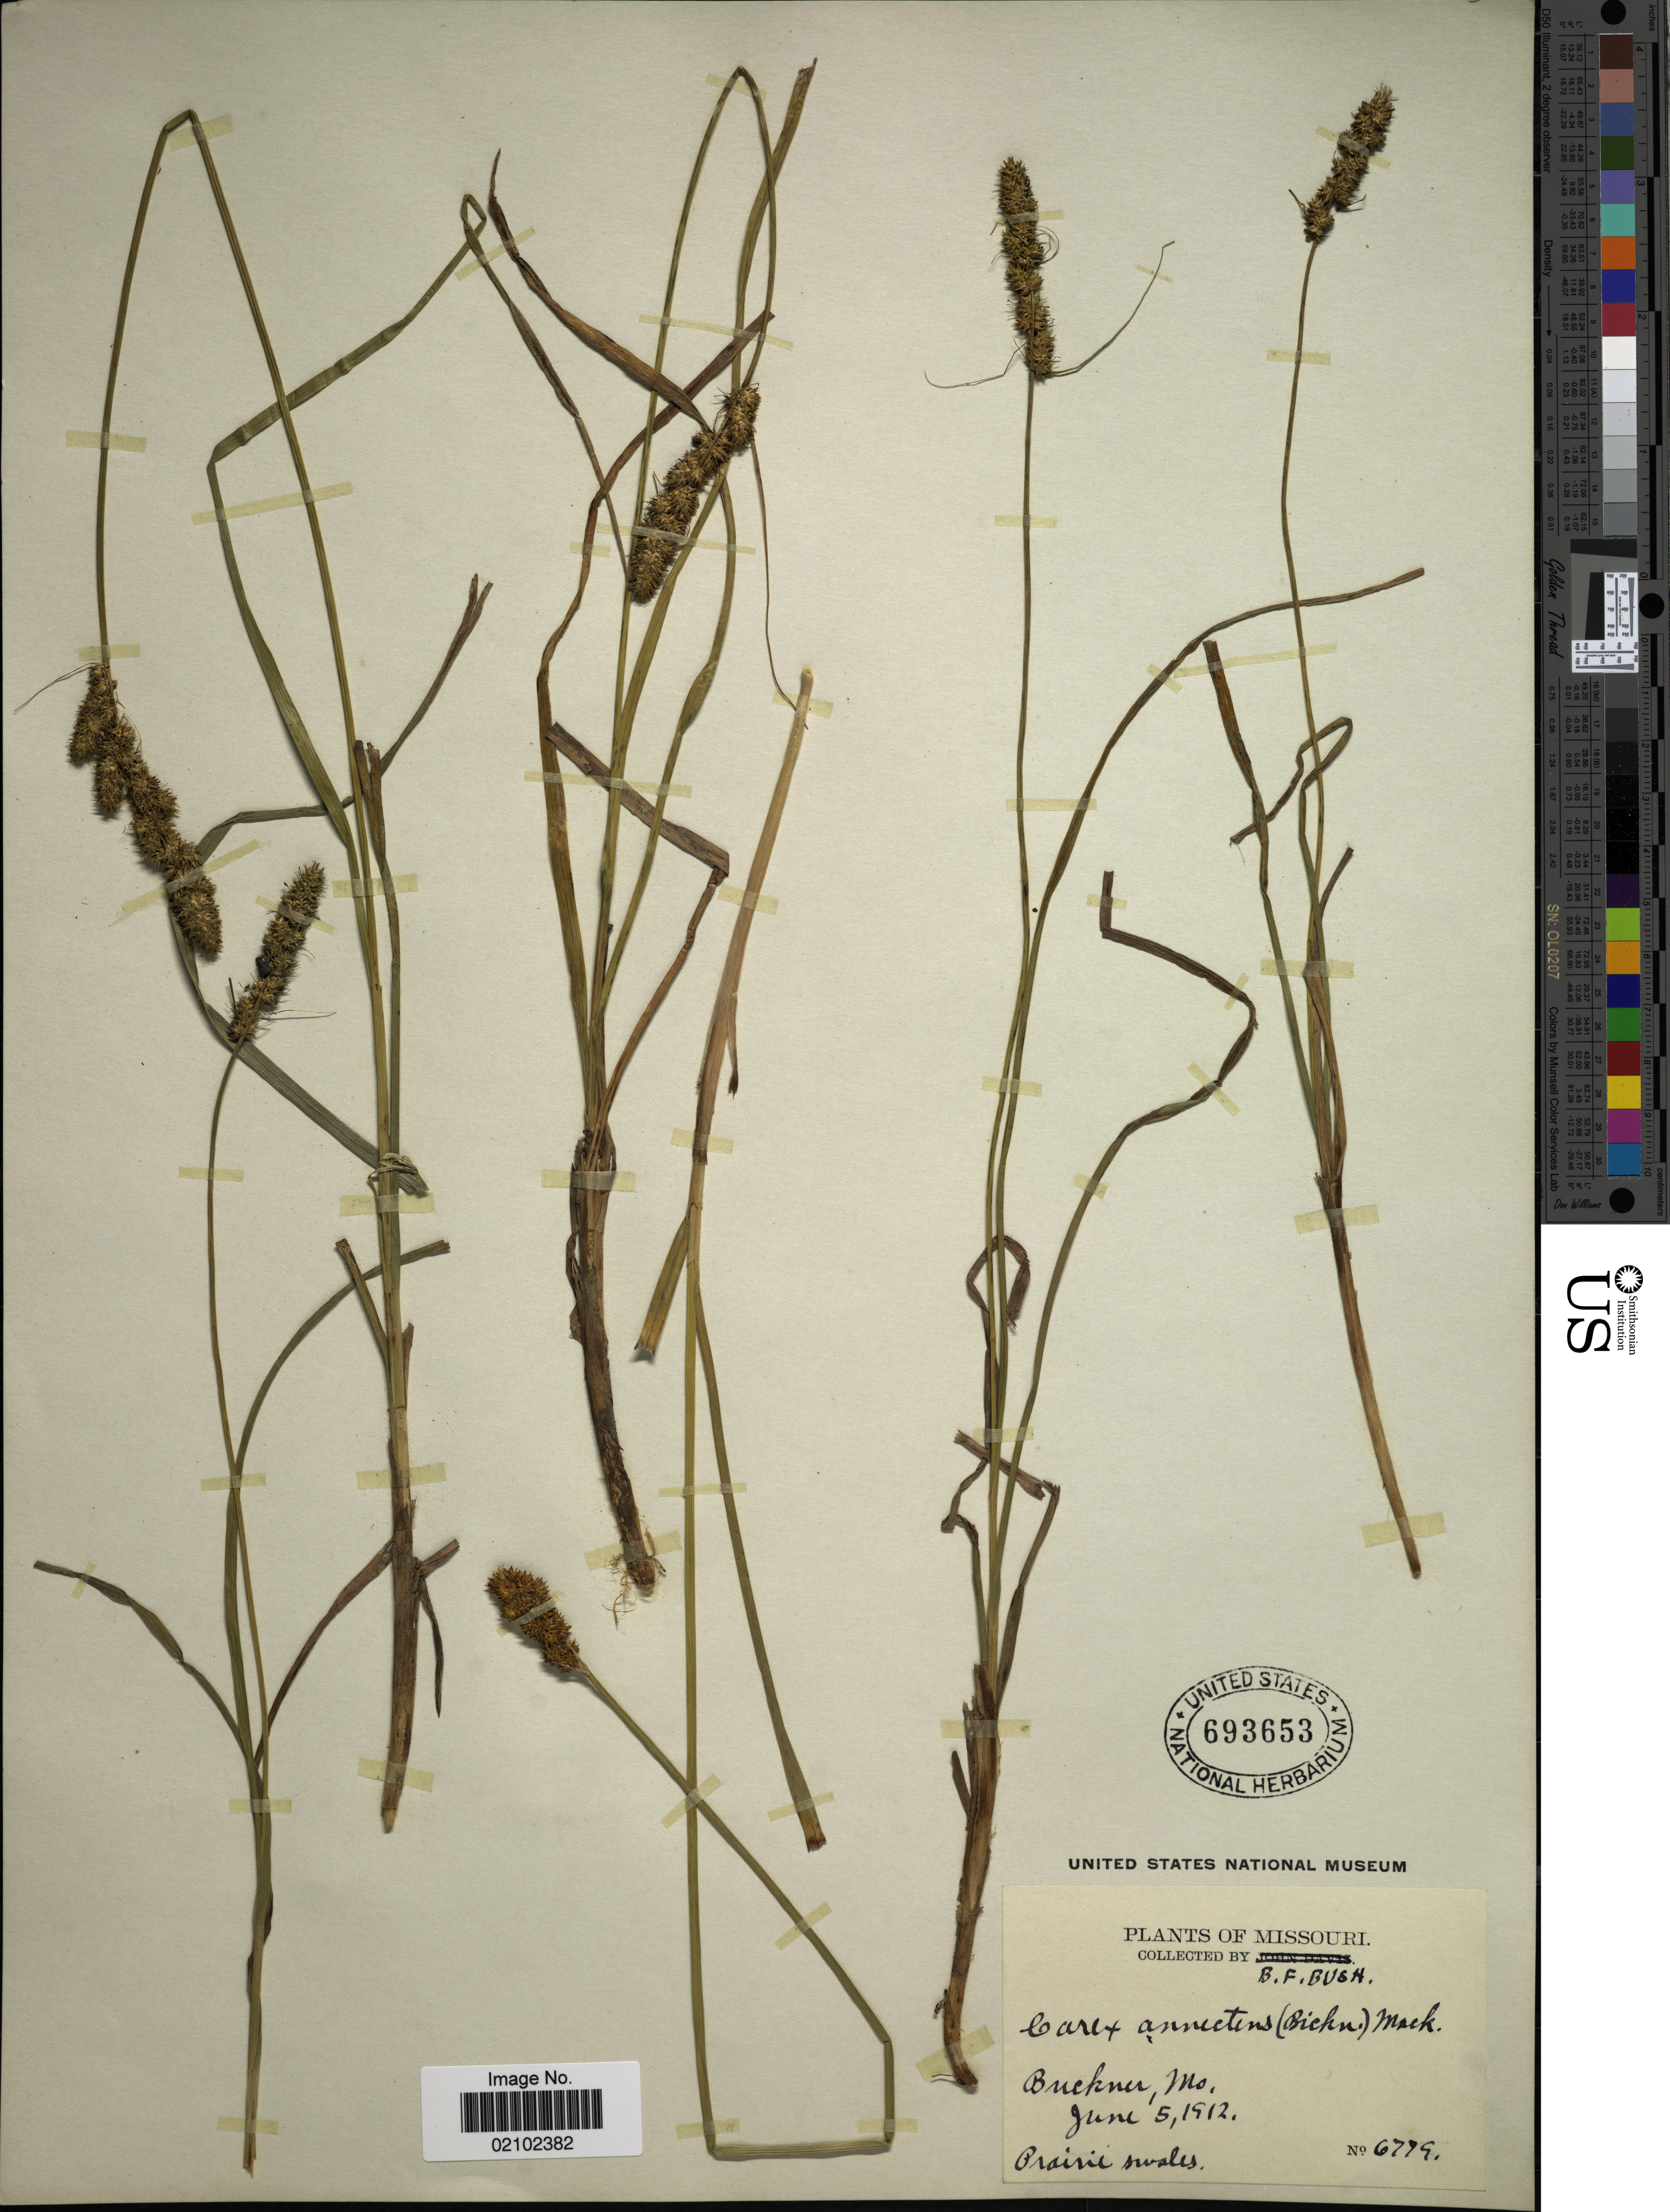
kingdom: Plantae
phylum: Tracheophyta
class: Liliopsida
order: Poales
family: Cyperaceae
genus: Carex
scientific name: Carex annectens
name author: (E.P. Bicknell) E.P. Bicknell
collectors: B. F. Bush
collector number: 6779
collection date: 1912-06-05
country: United States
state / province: Missouri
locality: Buckner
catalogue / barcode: US 693653